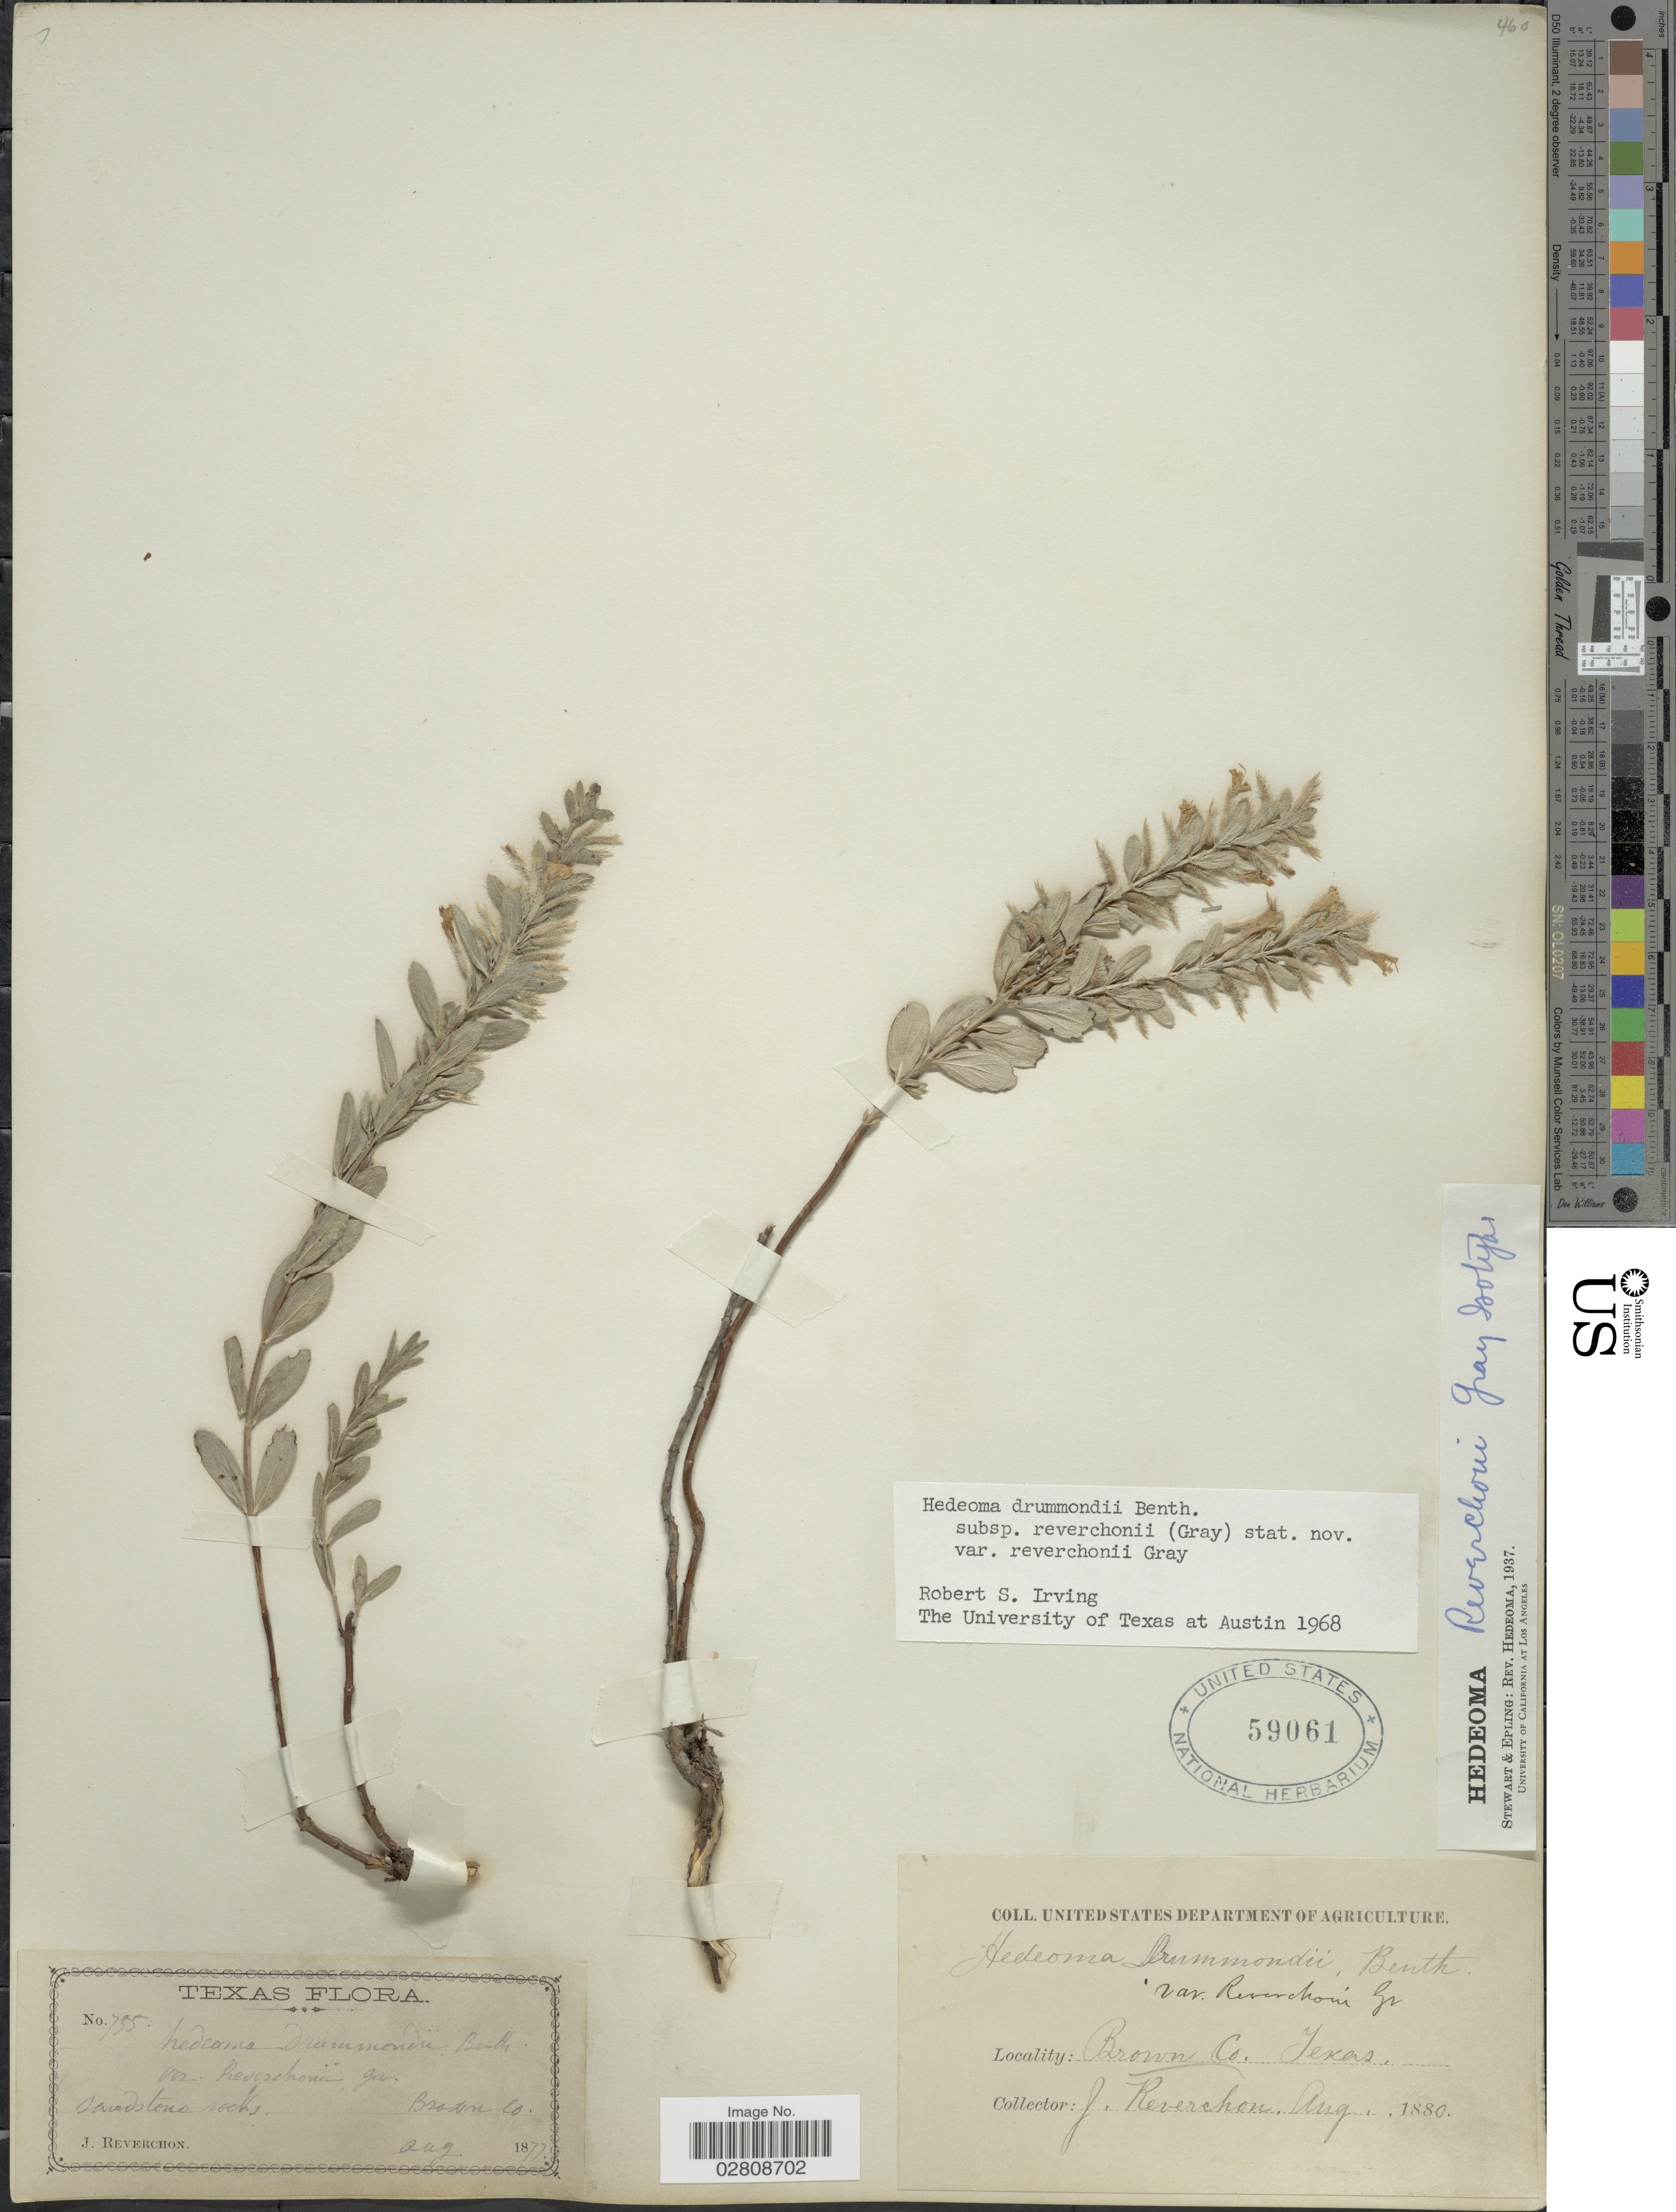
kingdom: Plantae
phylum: Tracheophyta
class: Magnoliopsida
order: Lamiales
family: Lamiaceae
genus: Hedeoma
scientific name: Hedeoma drummondii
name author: Benth.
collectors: J. Reverchon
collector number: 755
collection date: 1877-08/1880-08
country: United States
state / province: Texas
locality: Brown Co.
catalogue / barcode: US 59061